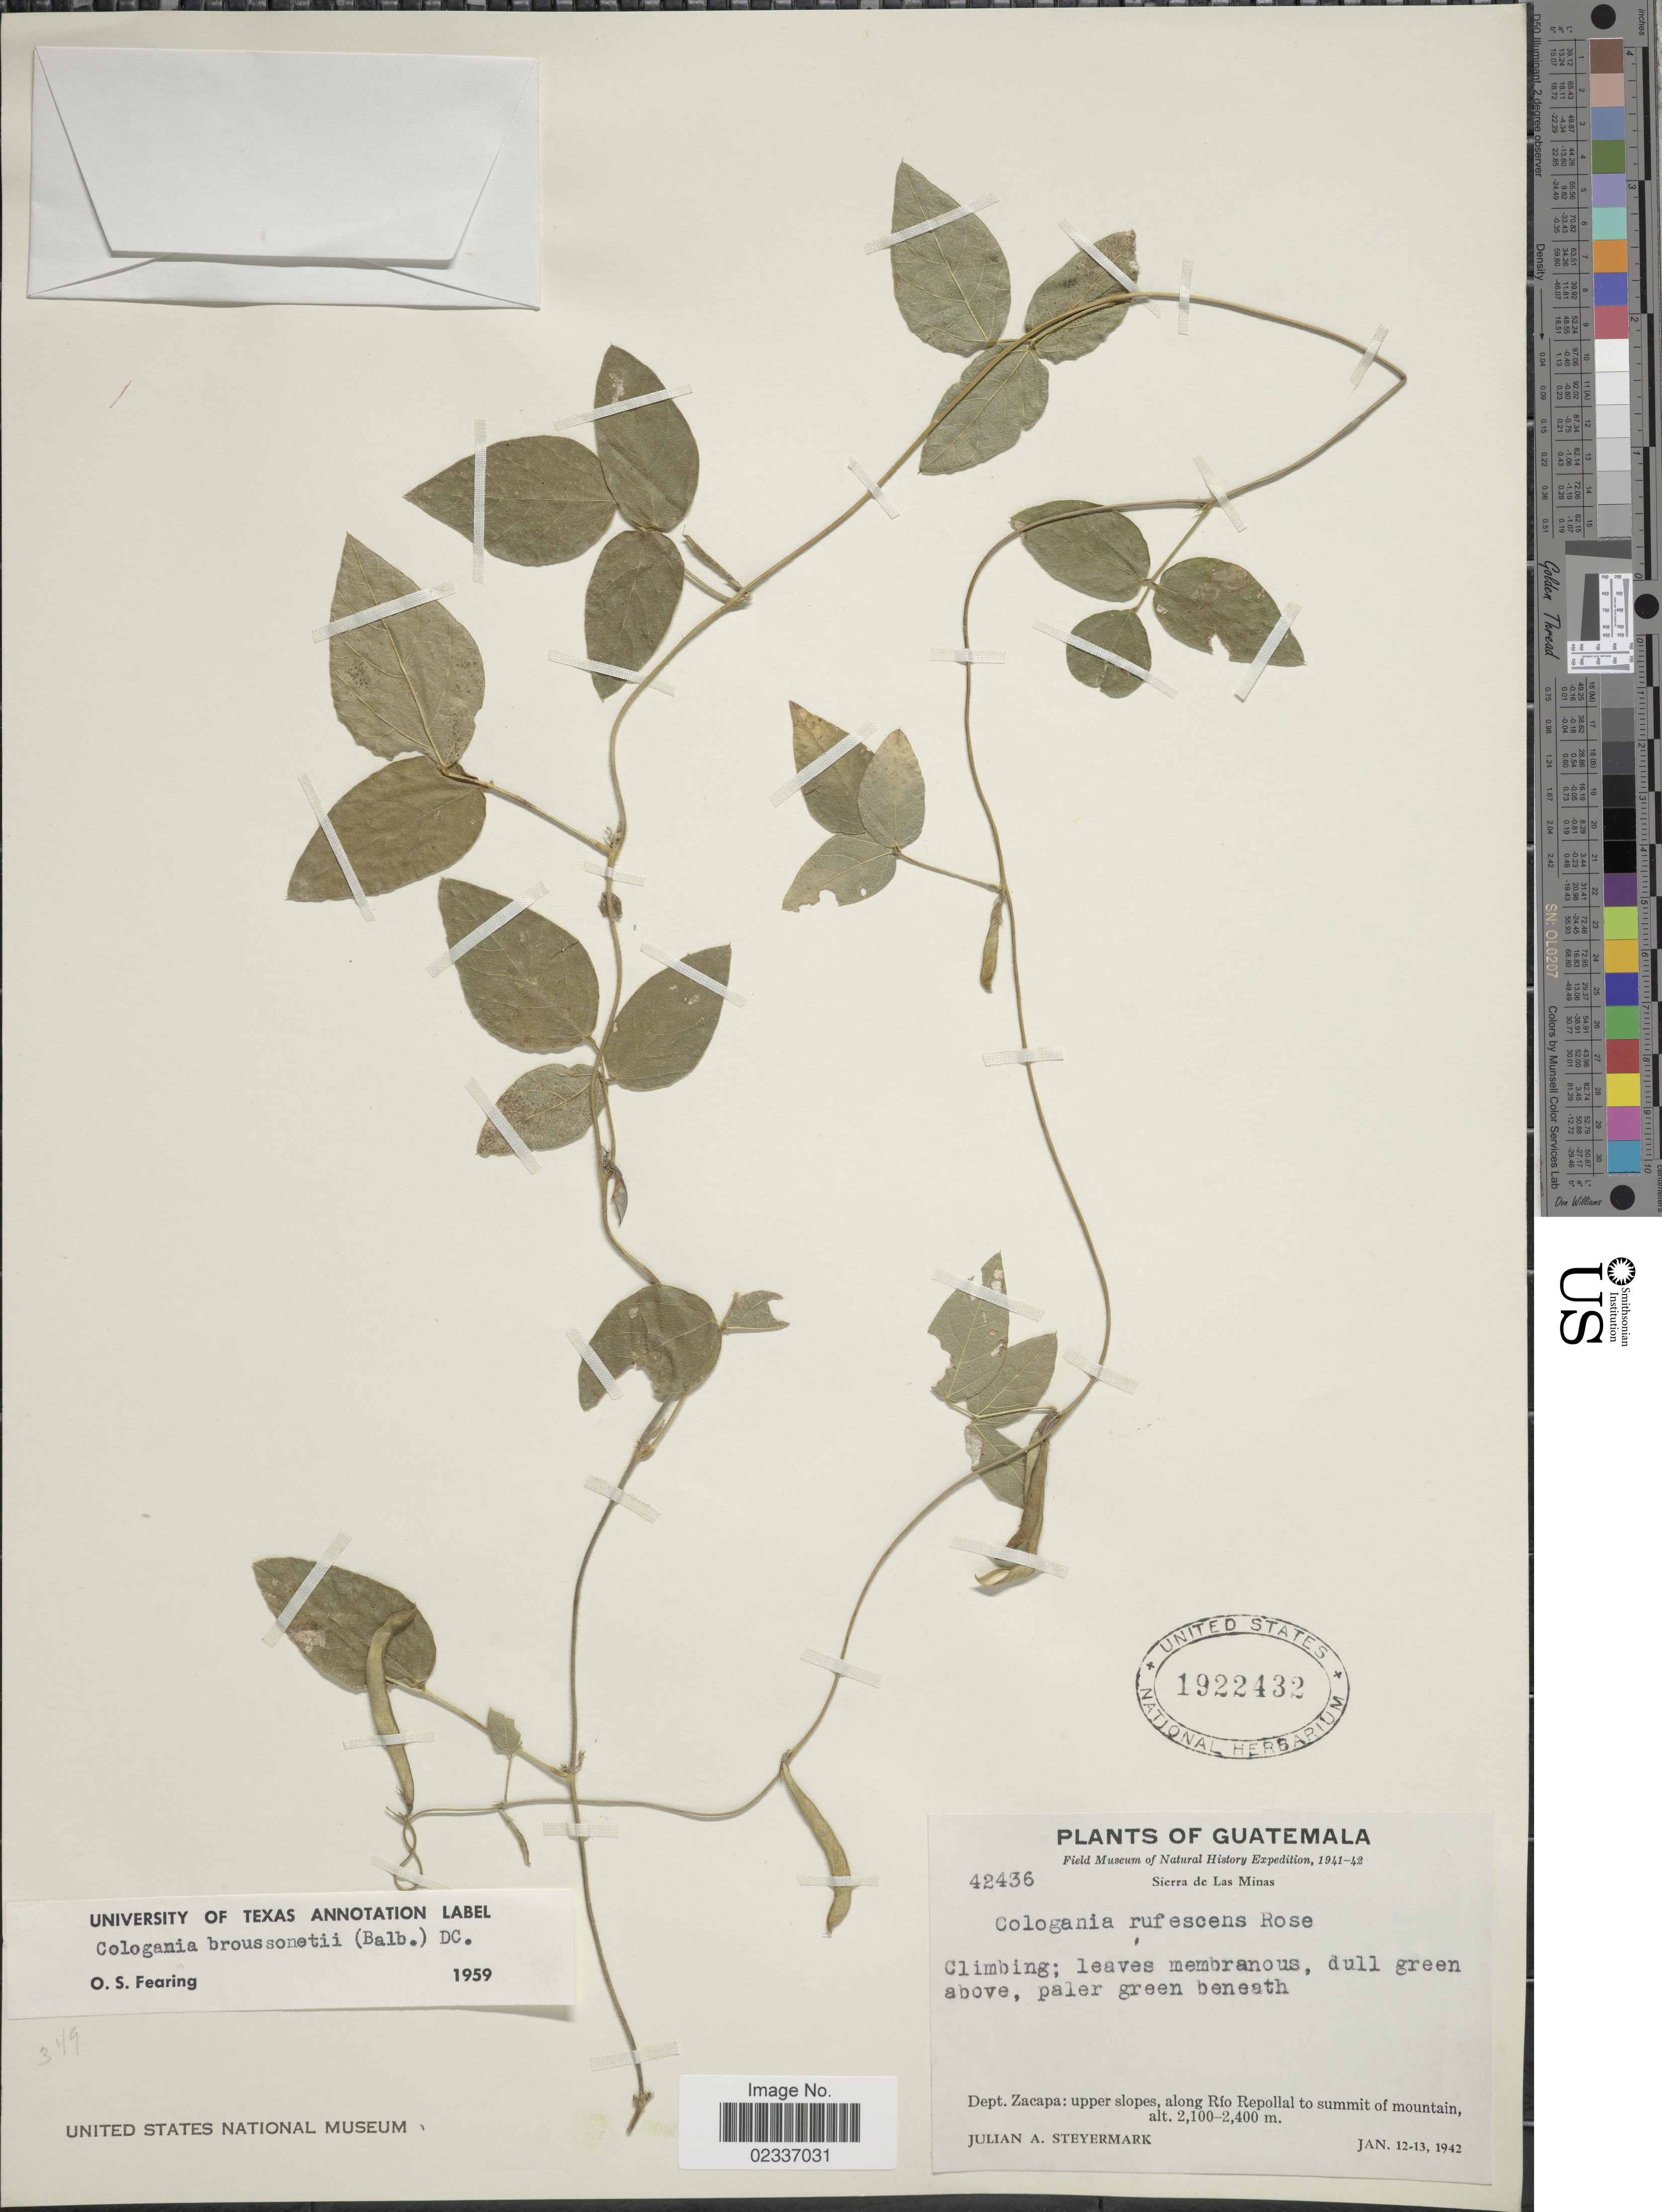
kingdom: Plantae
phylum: Tracheophyta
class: Magnoliopsida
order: Fabales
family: Fabaceae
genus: Cologania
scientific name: Cologania broussonetii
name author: (Balb.) DC.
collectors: J. Steyermark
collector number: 42436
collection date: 1942-01-12/1942-01-13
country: Guatemala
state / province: Zacapa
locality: Along Rio Repollal to summit of mountain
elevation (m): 2100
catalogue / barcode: US 1922432